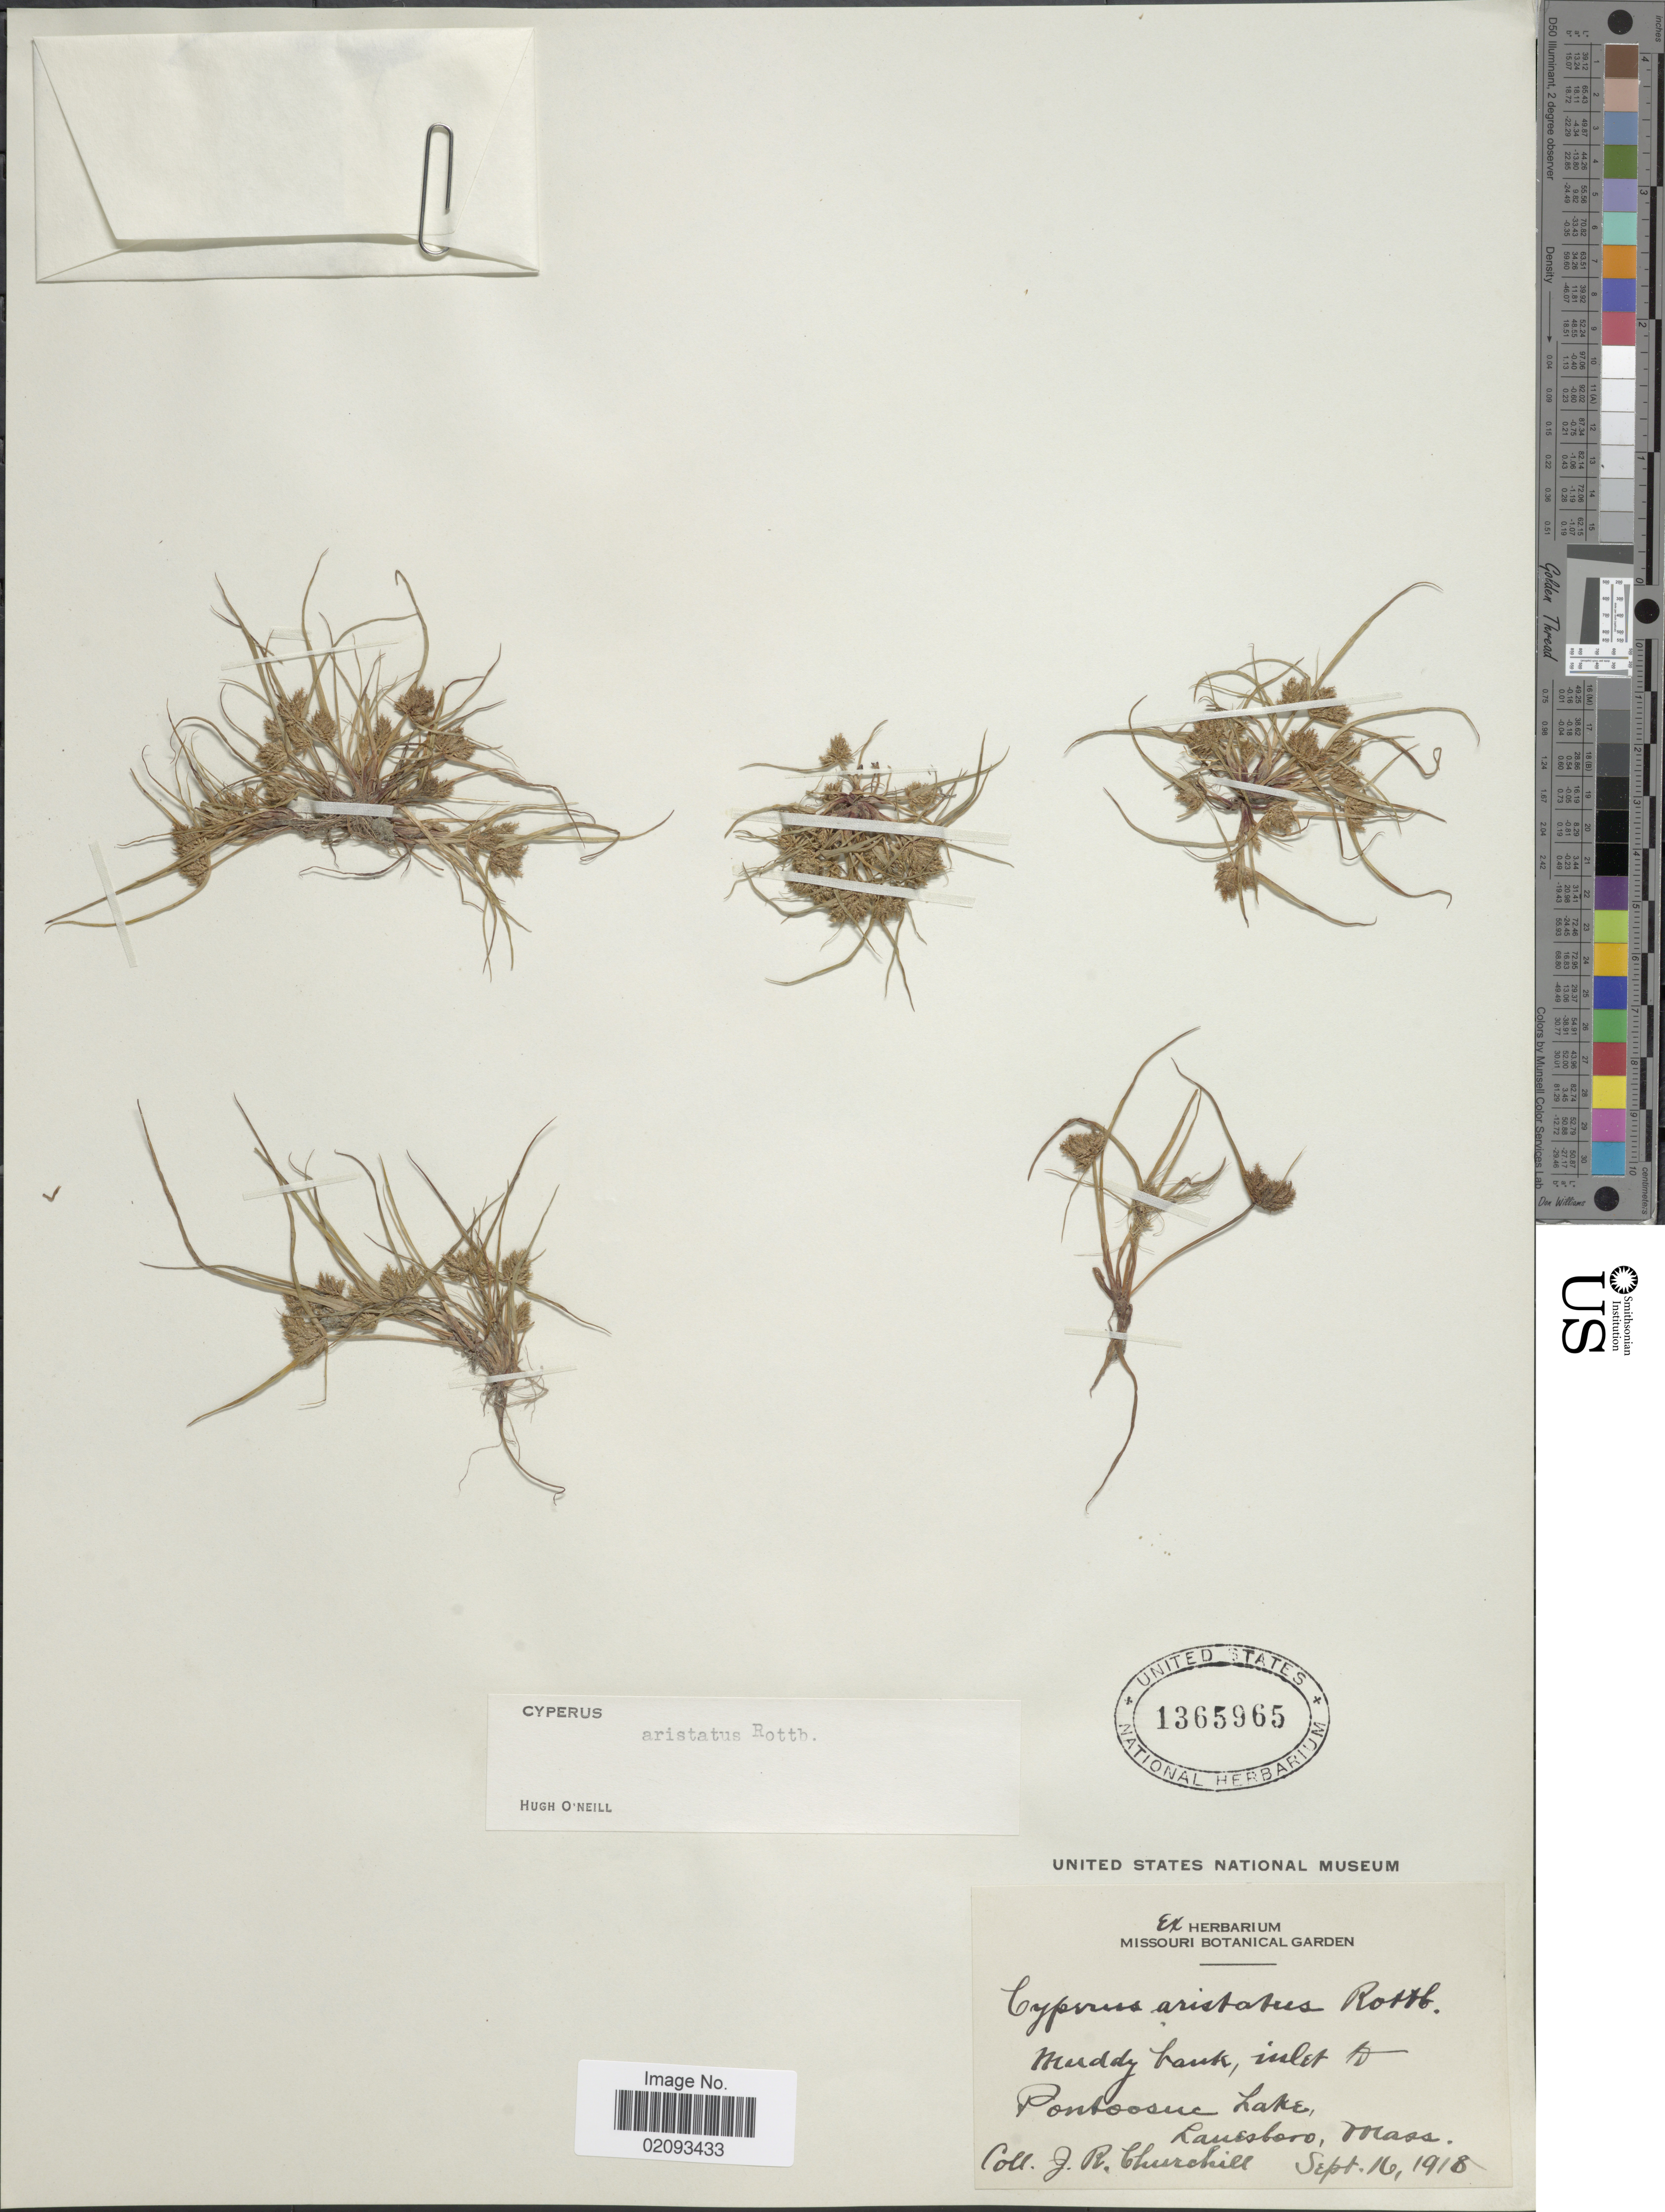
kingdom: Plantae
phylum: Tracheophyta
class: Liliopsida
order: Poales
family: Cyperaceae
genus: Cyperus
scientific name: Cyperus squarrosus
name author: L.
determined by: Strong, Mark T., (BOT), Smithsonian Institution - National Museum of Natural History (UNITED STATES)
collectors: J. Churchill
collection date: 1918-09-16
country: United States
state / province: Massachusetts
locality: Pontoosuc Lake, Lawsboro, Mass.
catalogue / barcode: US 1365965